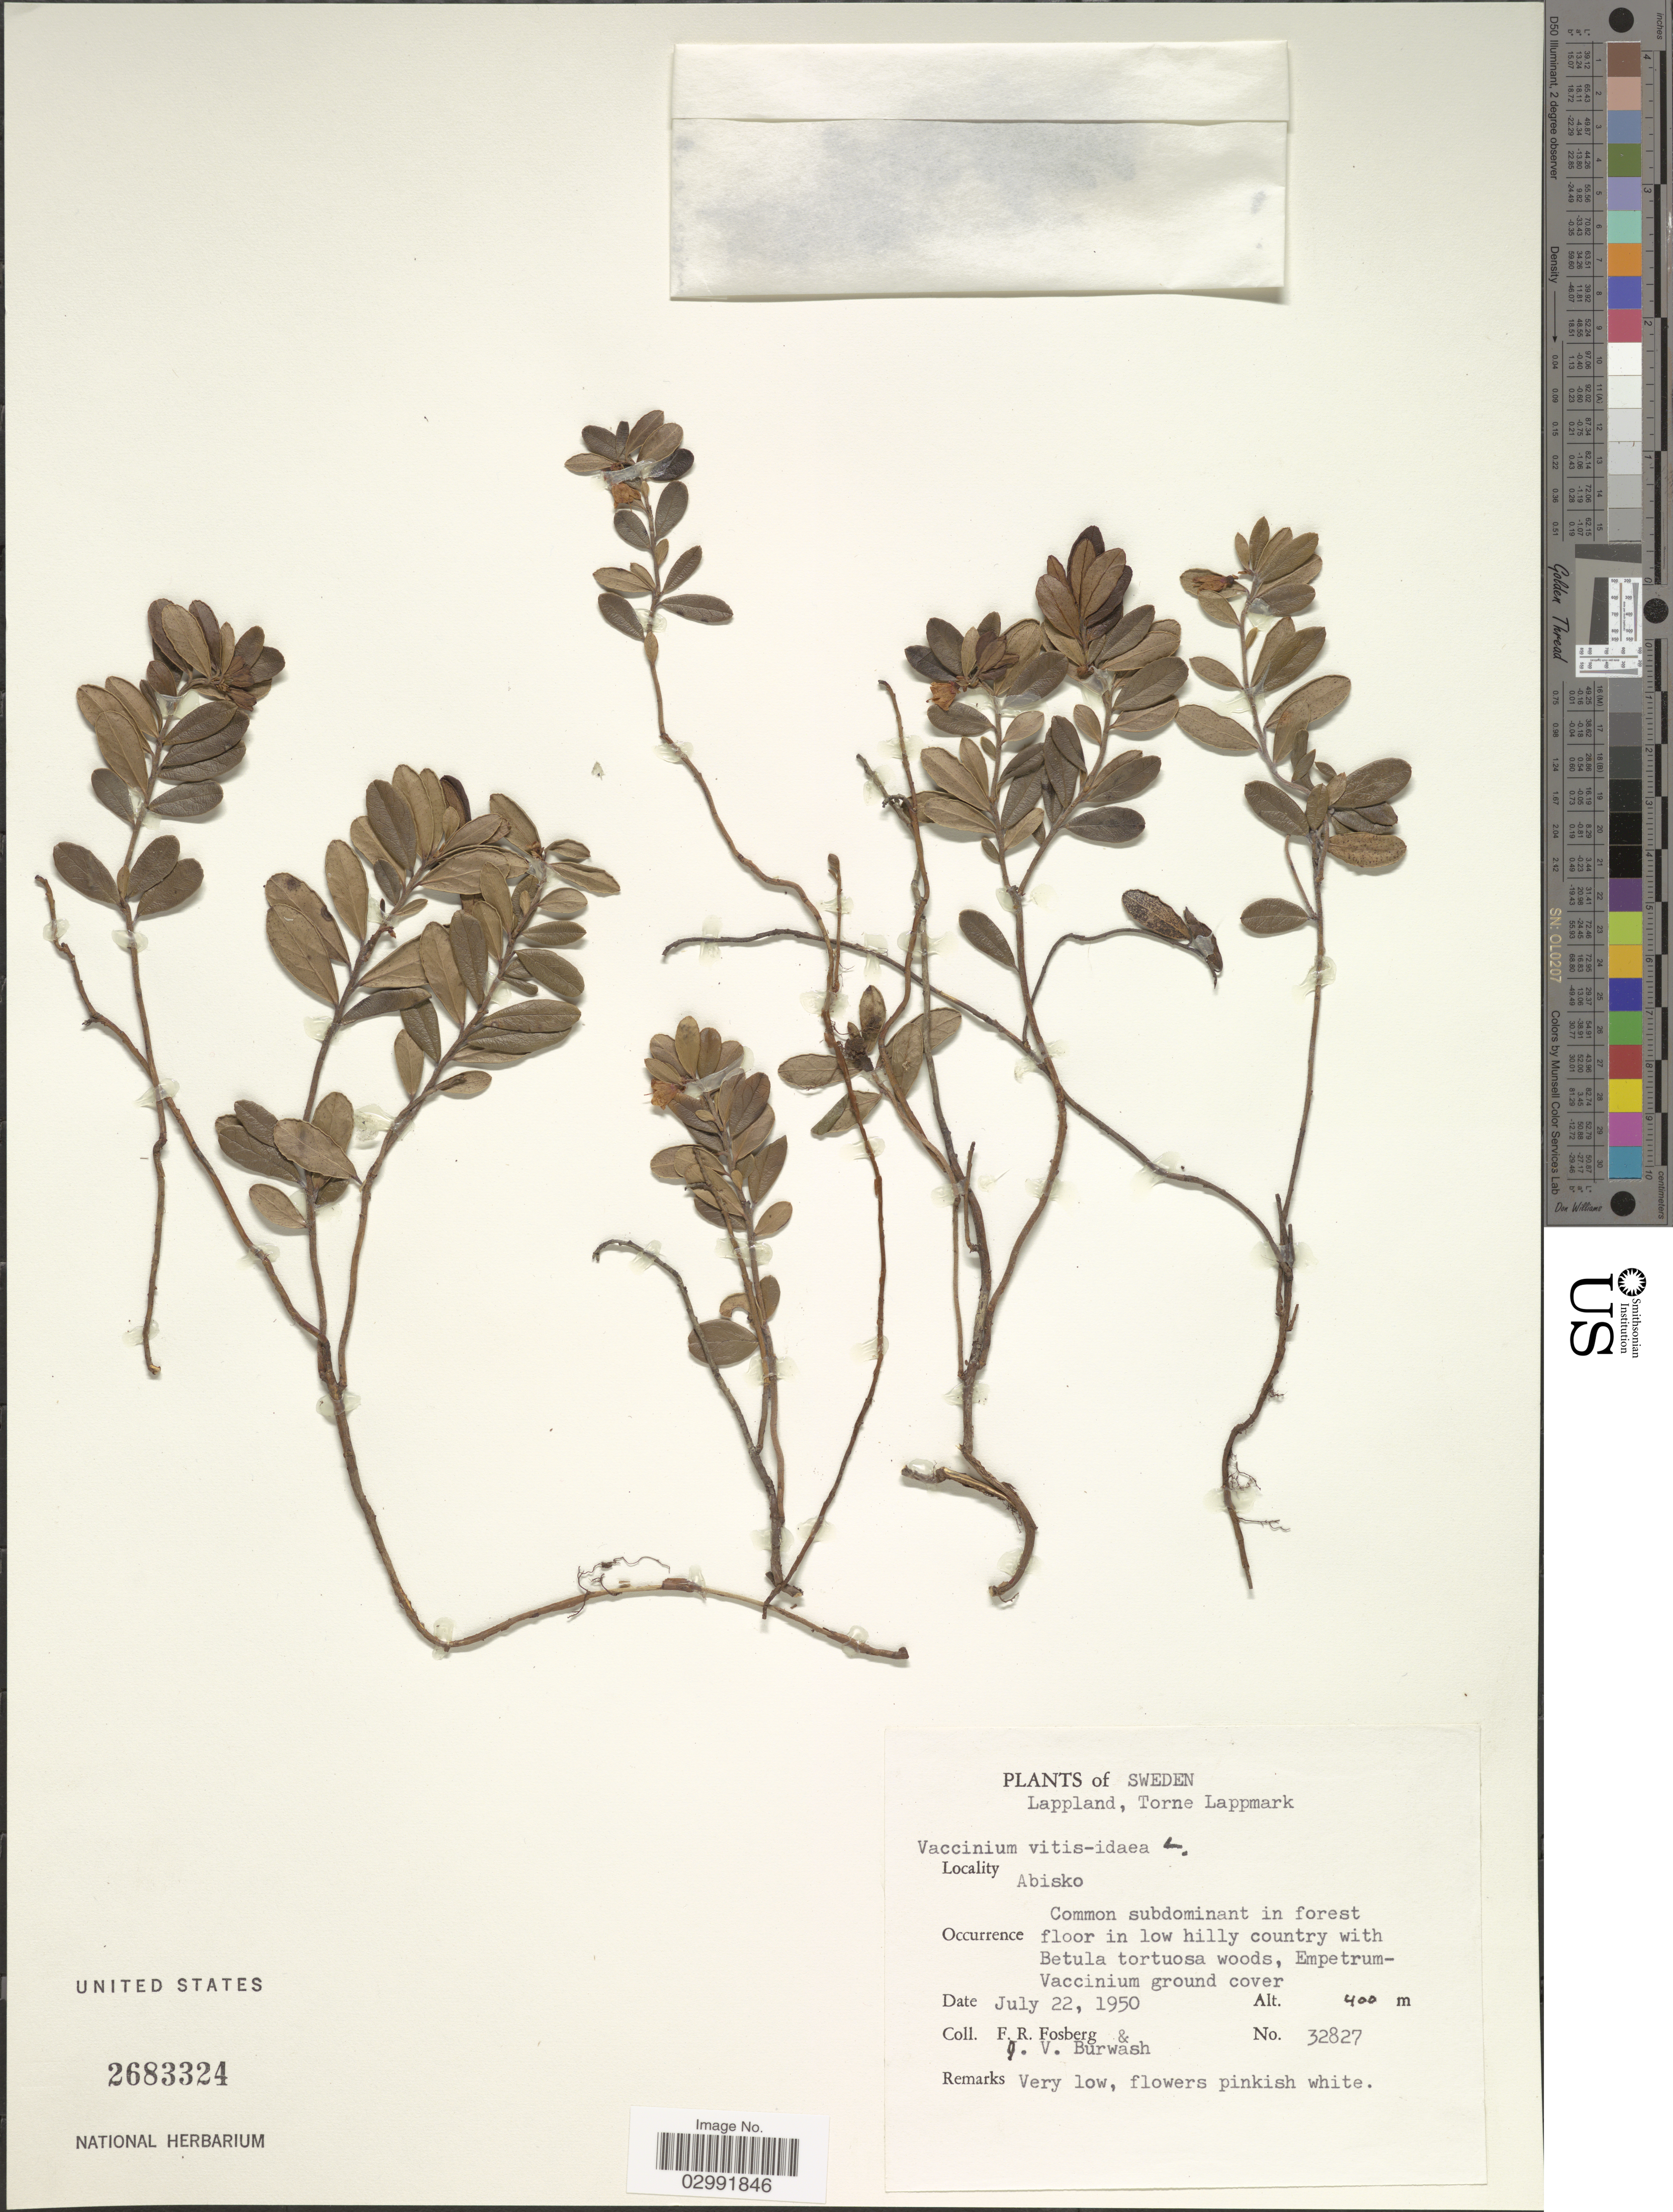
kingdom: Plantae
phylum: Tracheophyta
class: Magnoliopsida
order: Ericales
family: Ericaceae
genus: Vaccinium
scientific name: Vaccinium vitis-idaea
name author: L.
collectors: F. R. Fosberg & J. Burwash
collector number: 32827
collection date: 1950-07-22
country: Sweden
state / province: Norrbotten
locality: Lappland, Torne Lappmark. Abisko.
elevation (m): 400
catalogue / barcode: US 2683324